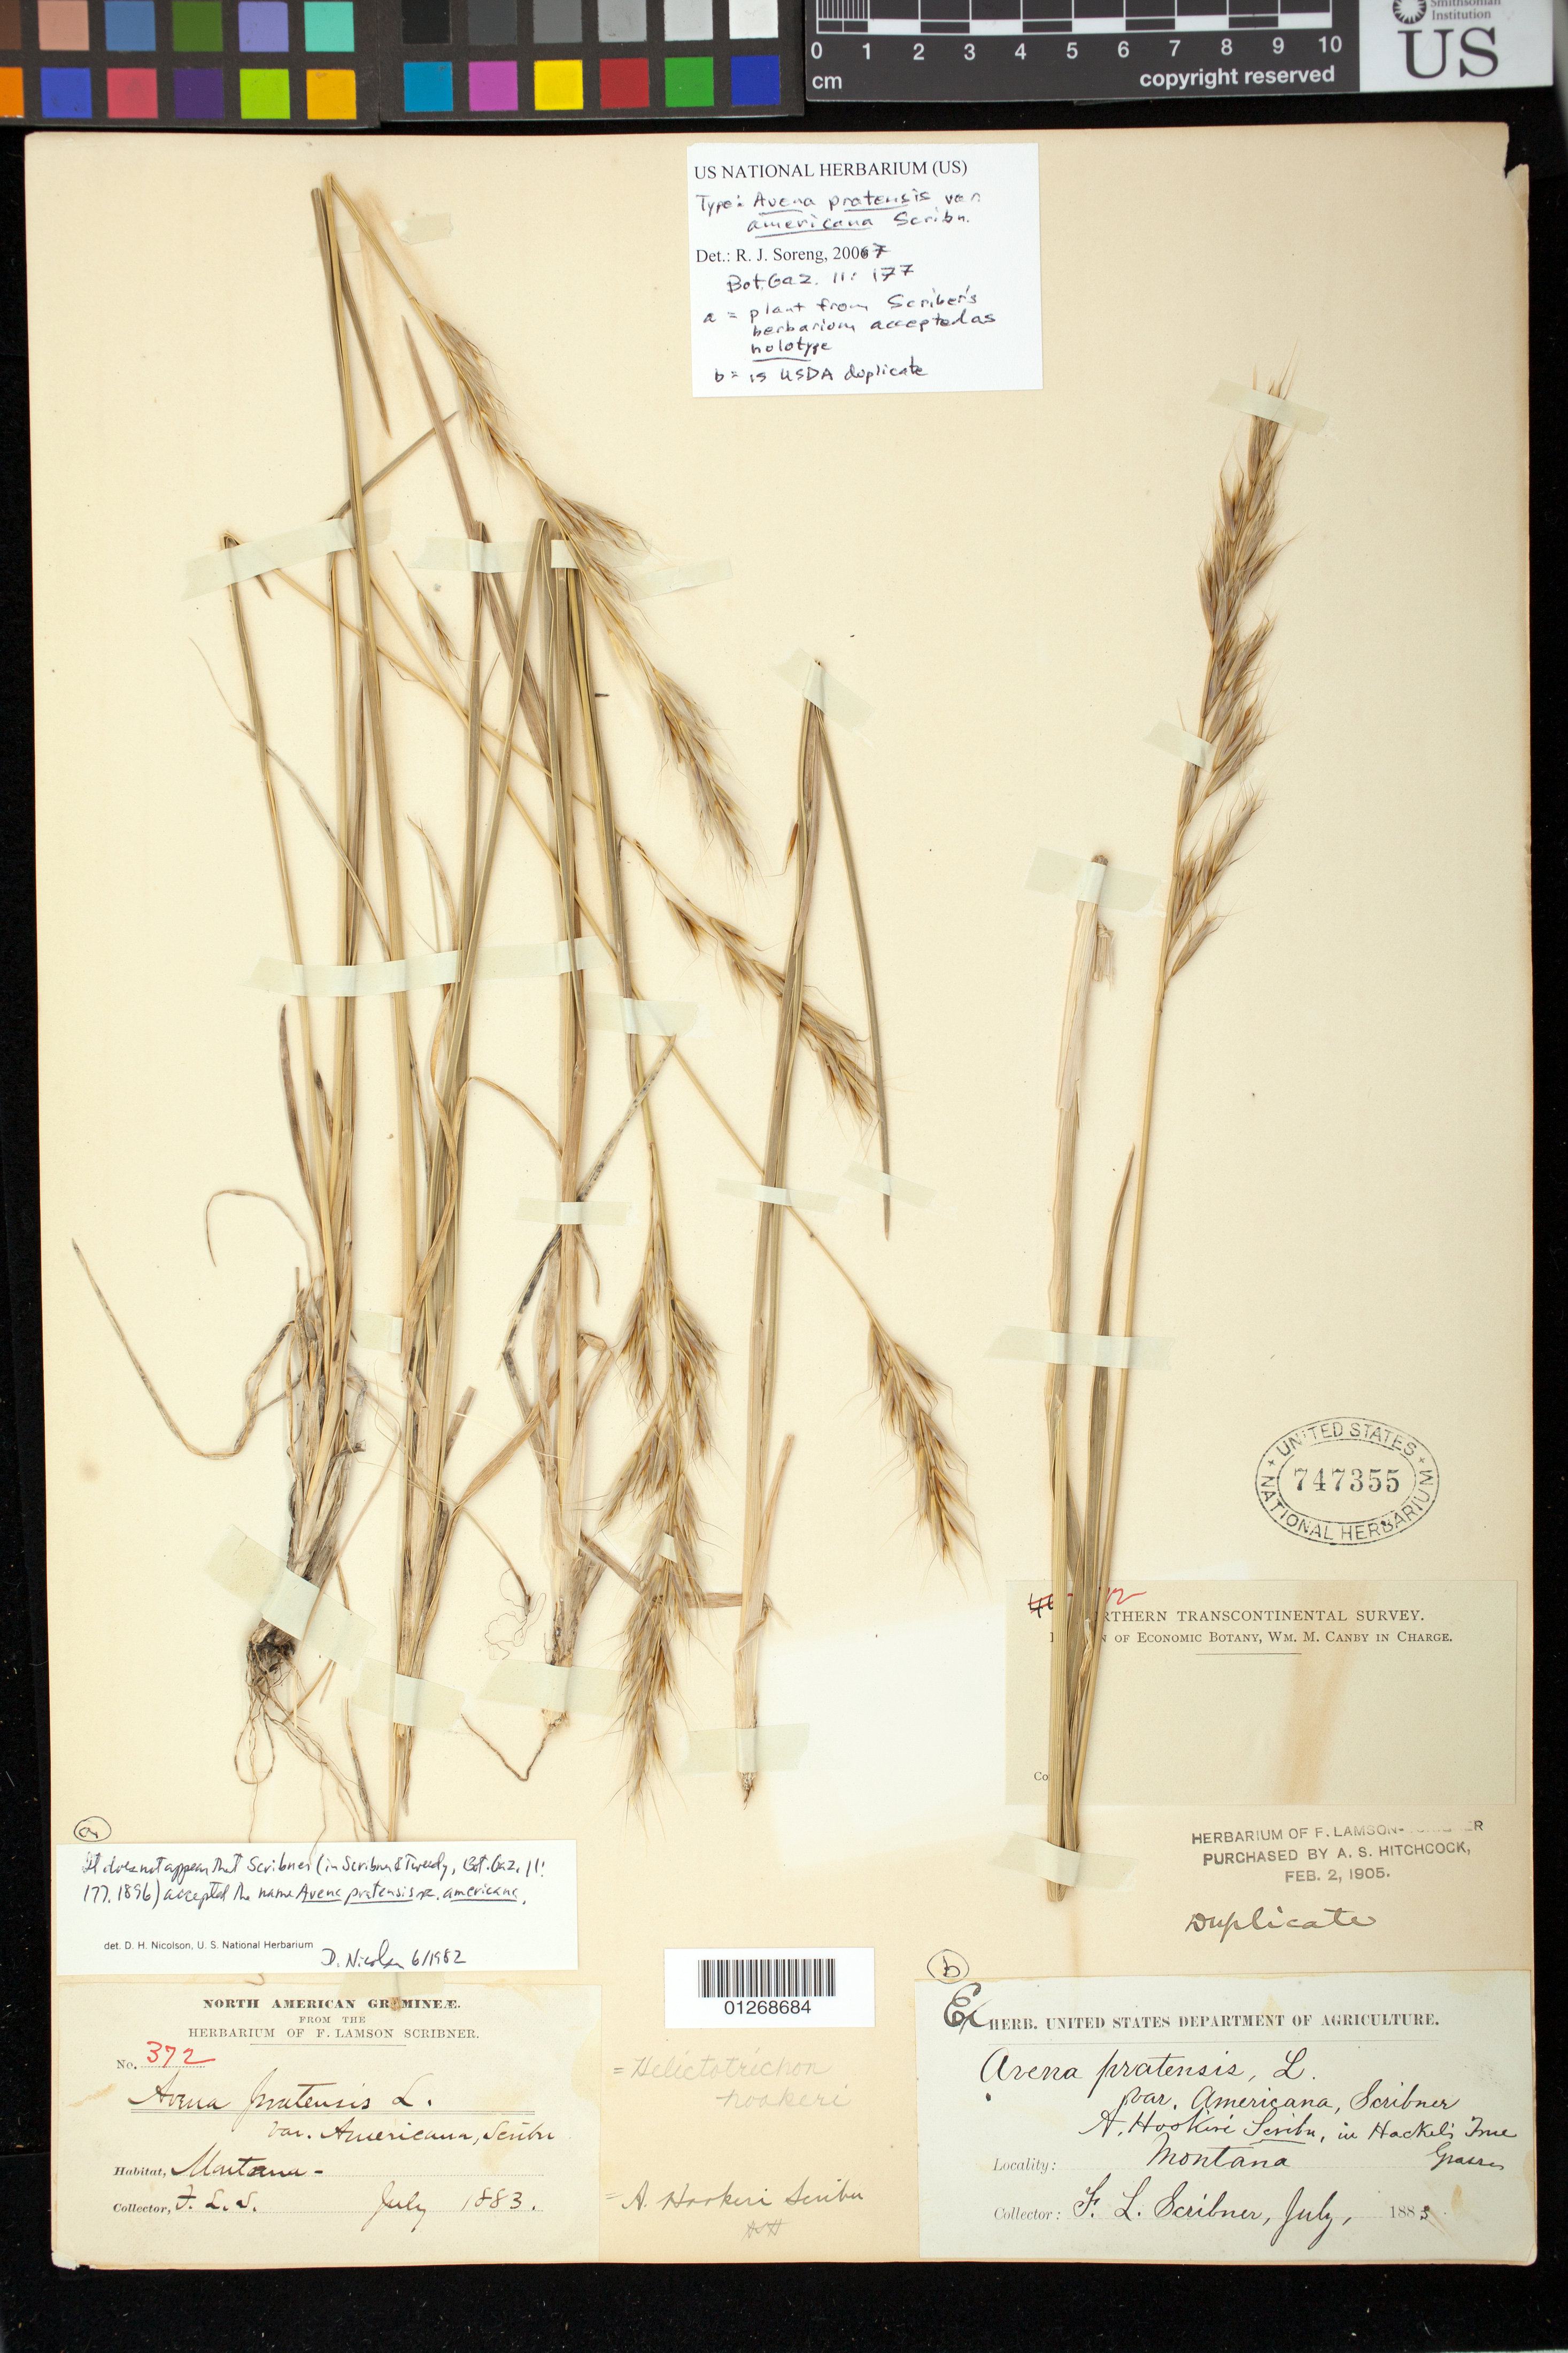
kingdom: Plantae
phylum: Tracheophyta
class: Liliopsida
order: Poales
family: Poaceae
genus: Avena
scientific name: Avena pratensis var. americana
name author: Scribn.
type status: Type Collection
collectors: F. L. Scribner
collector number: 372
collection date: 1883-07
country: United States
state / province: Montana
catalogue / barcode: US 747355